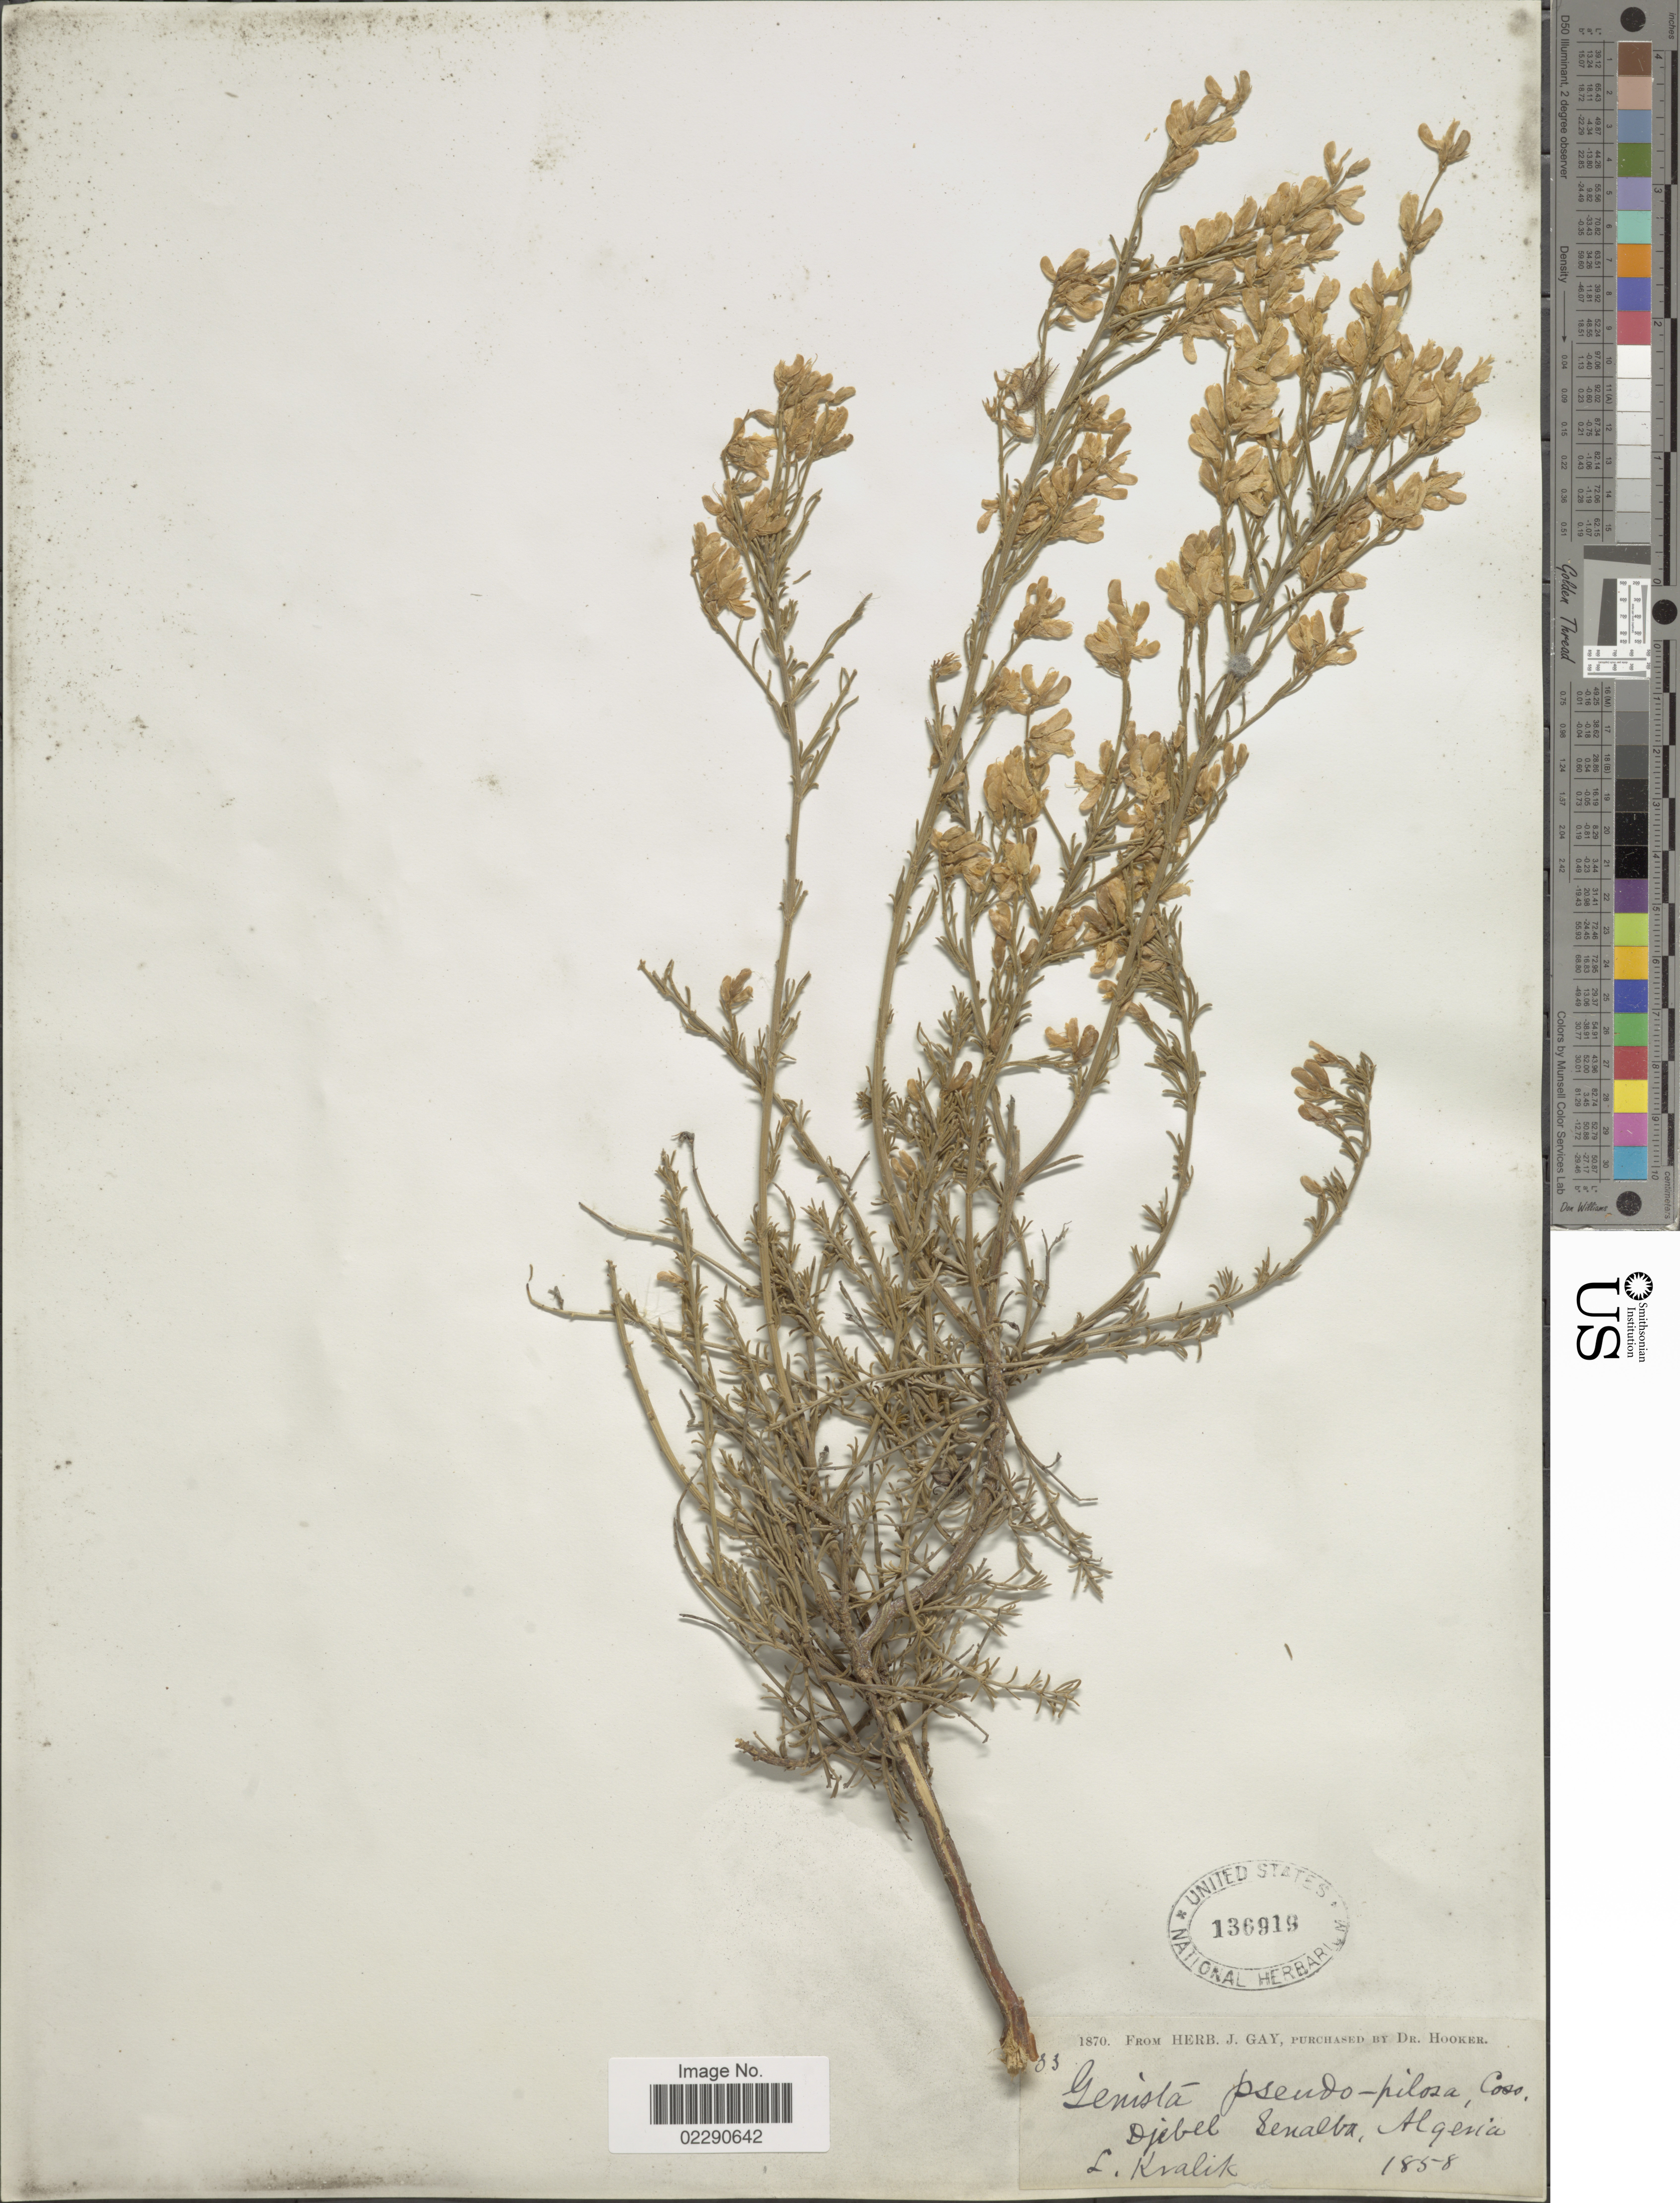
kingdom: Plantae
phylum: Tracheophyta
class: Magnoliopsida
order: Fabales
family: Fabaceae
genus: Genista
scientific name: Genista pseudopilosa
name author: Coss.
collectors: L. Kralik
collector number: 33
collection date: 1858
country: Algeria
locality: Djebel Senalba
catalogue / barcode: US 136919